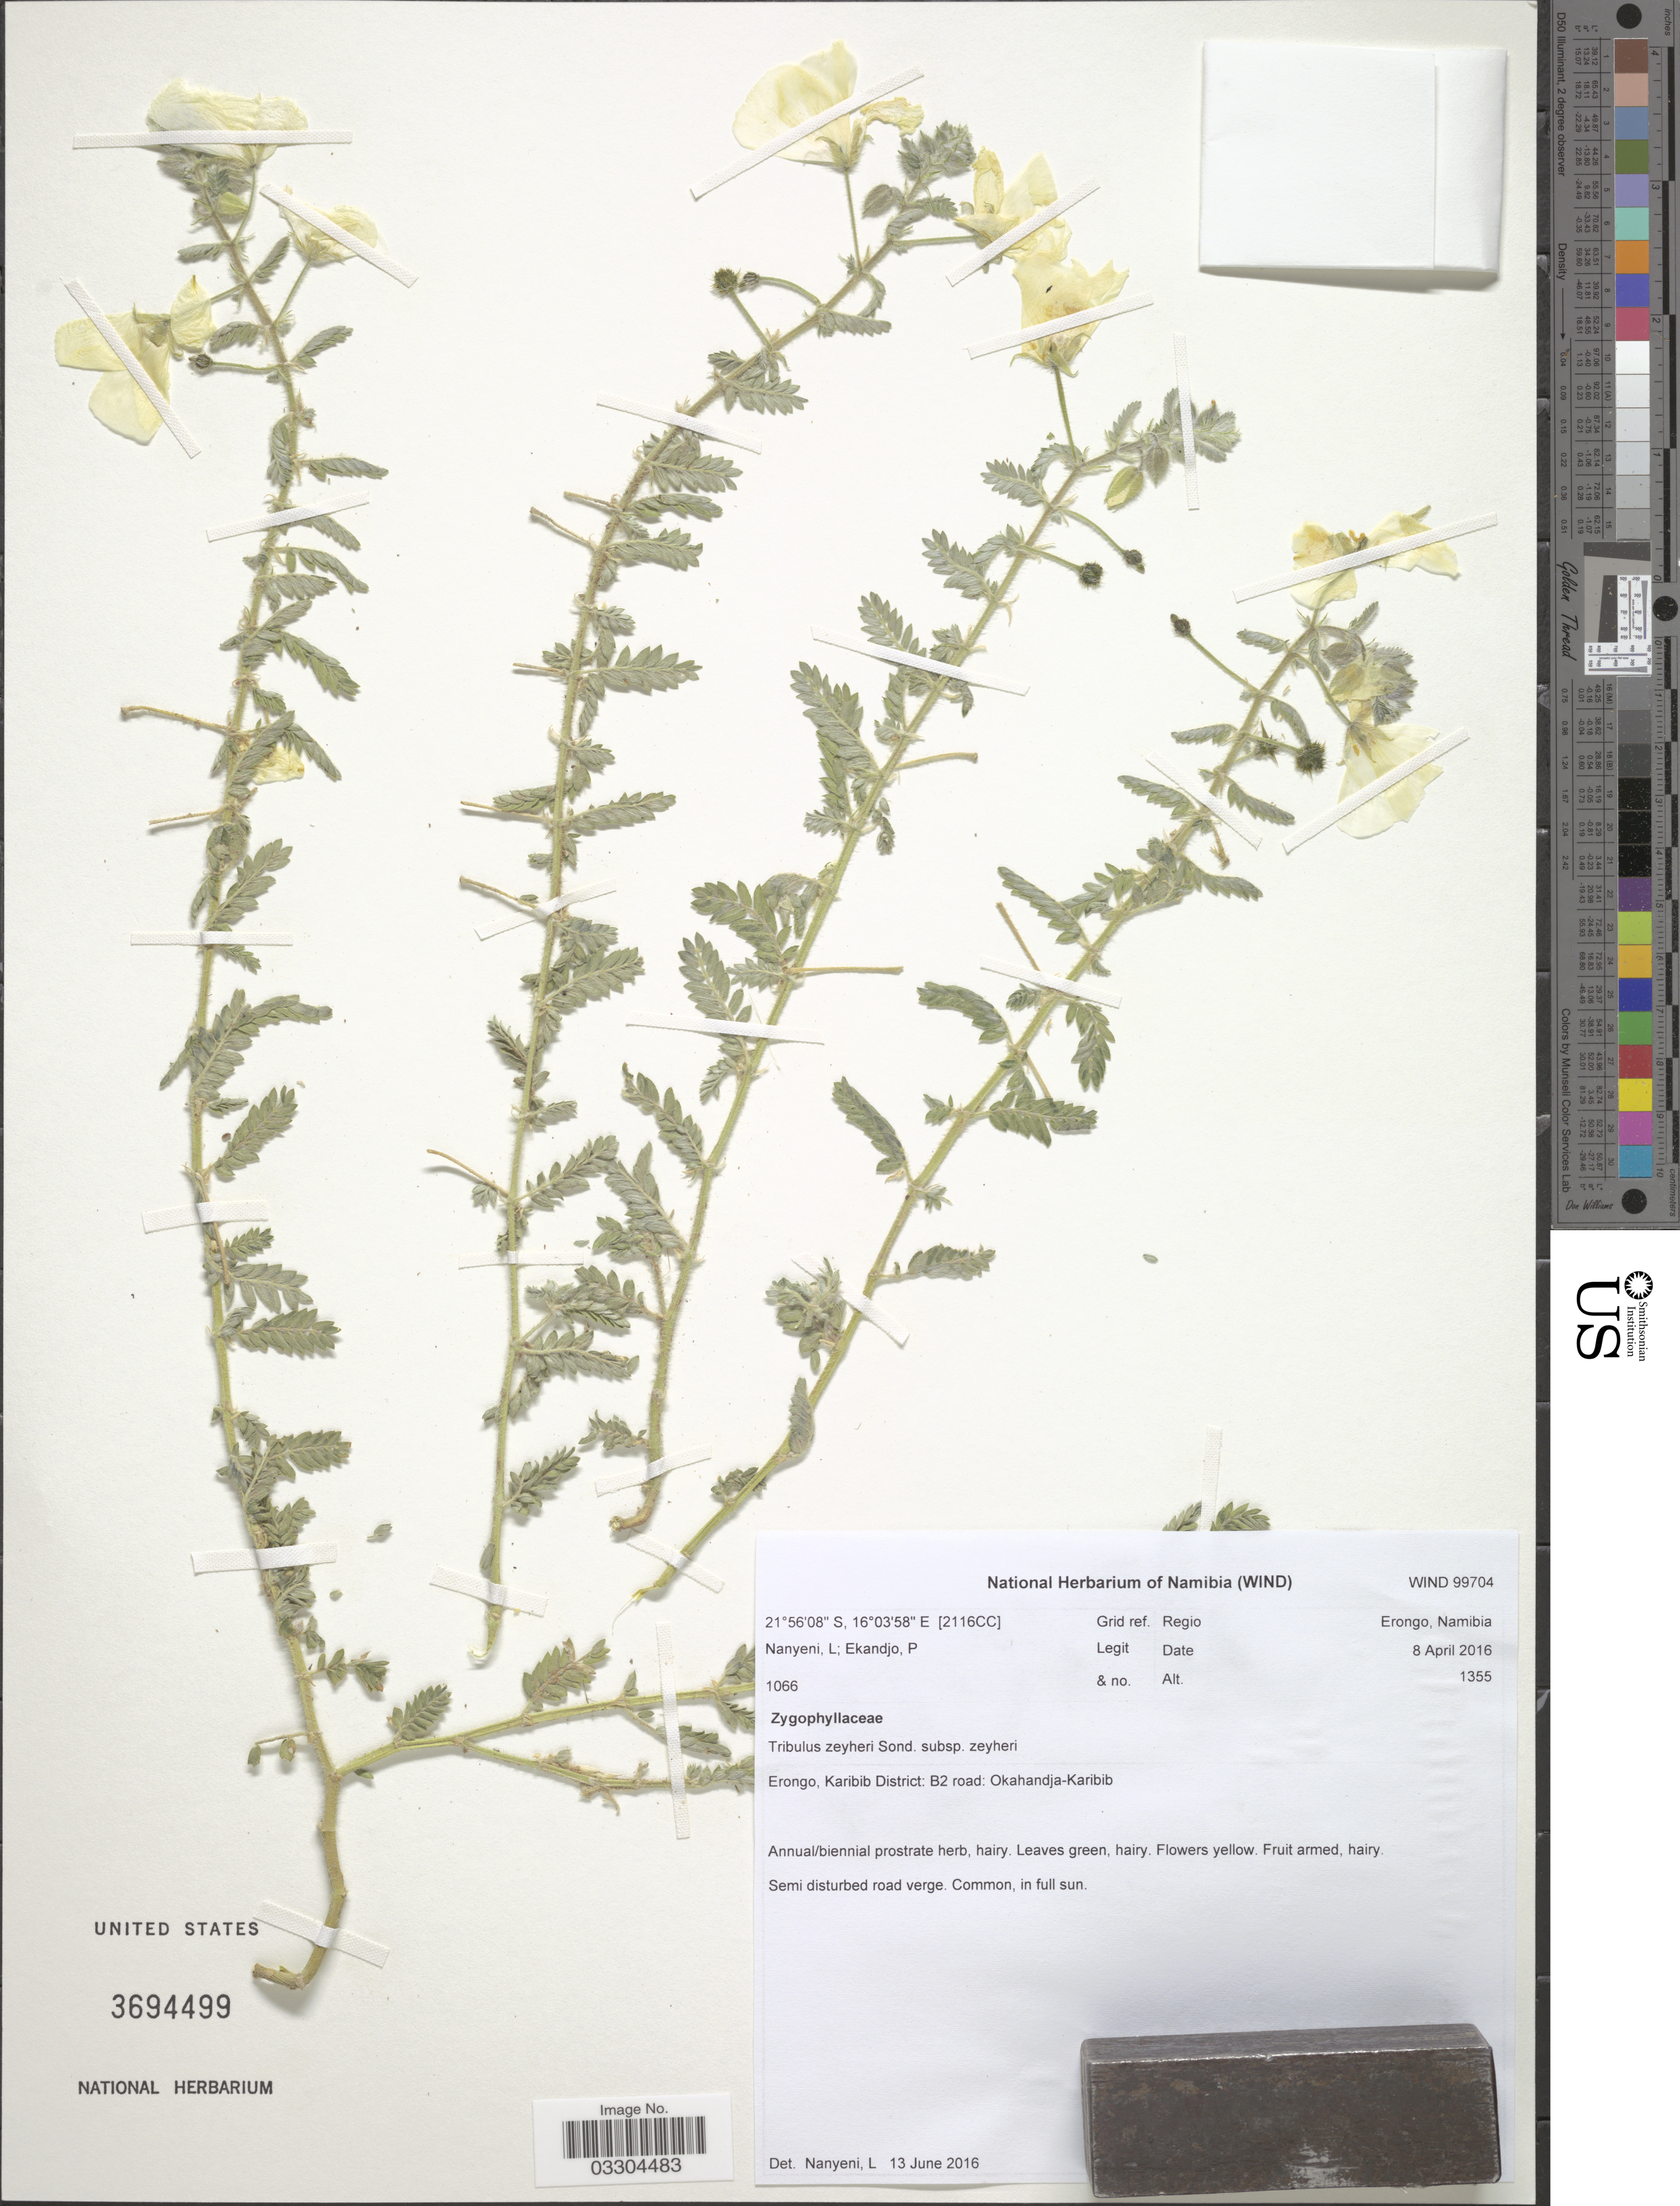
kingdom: Plantae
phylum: Tracheophyta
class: Magnoliopsida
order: Zygophyllales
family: Zygophyllaceae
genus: Tribulus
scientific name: Tribulus zeyheri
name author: Sond.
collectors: L. Nanyeni & P. Ekandjo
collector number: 1066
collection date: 2016-04-08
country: Namibia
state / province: Erongo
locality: Regio Erongo. Grid ref. [2116 CC]. Erongo, Karibib District: B2 road: Okahandja-Karibib.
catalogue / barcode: US 3694499